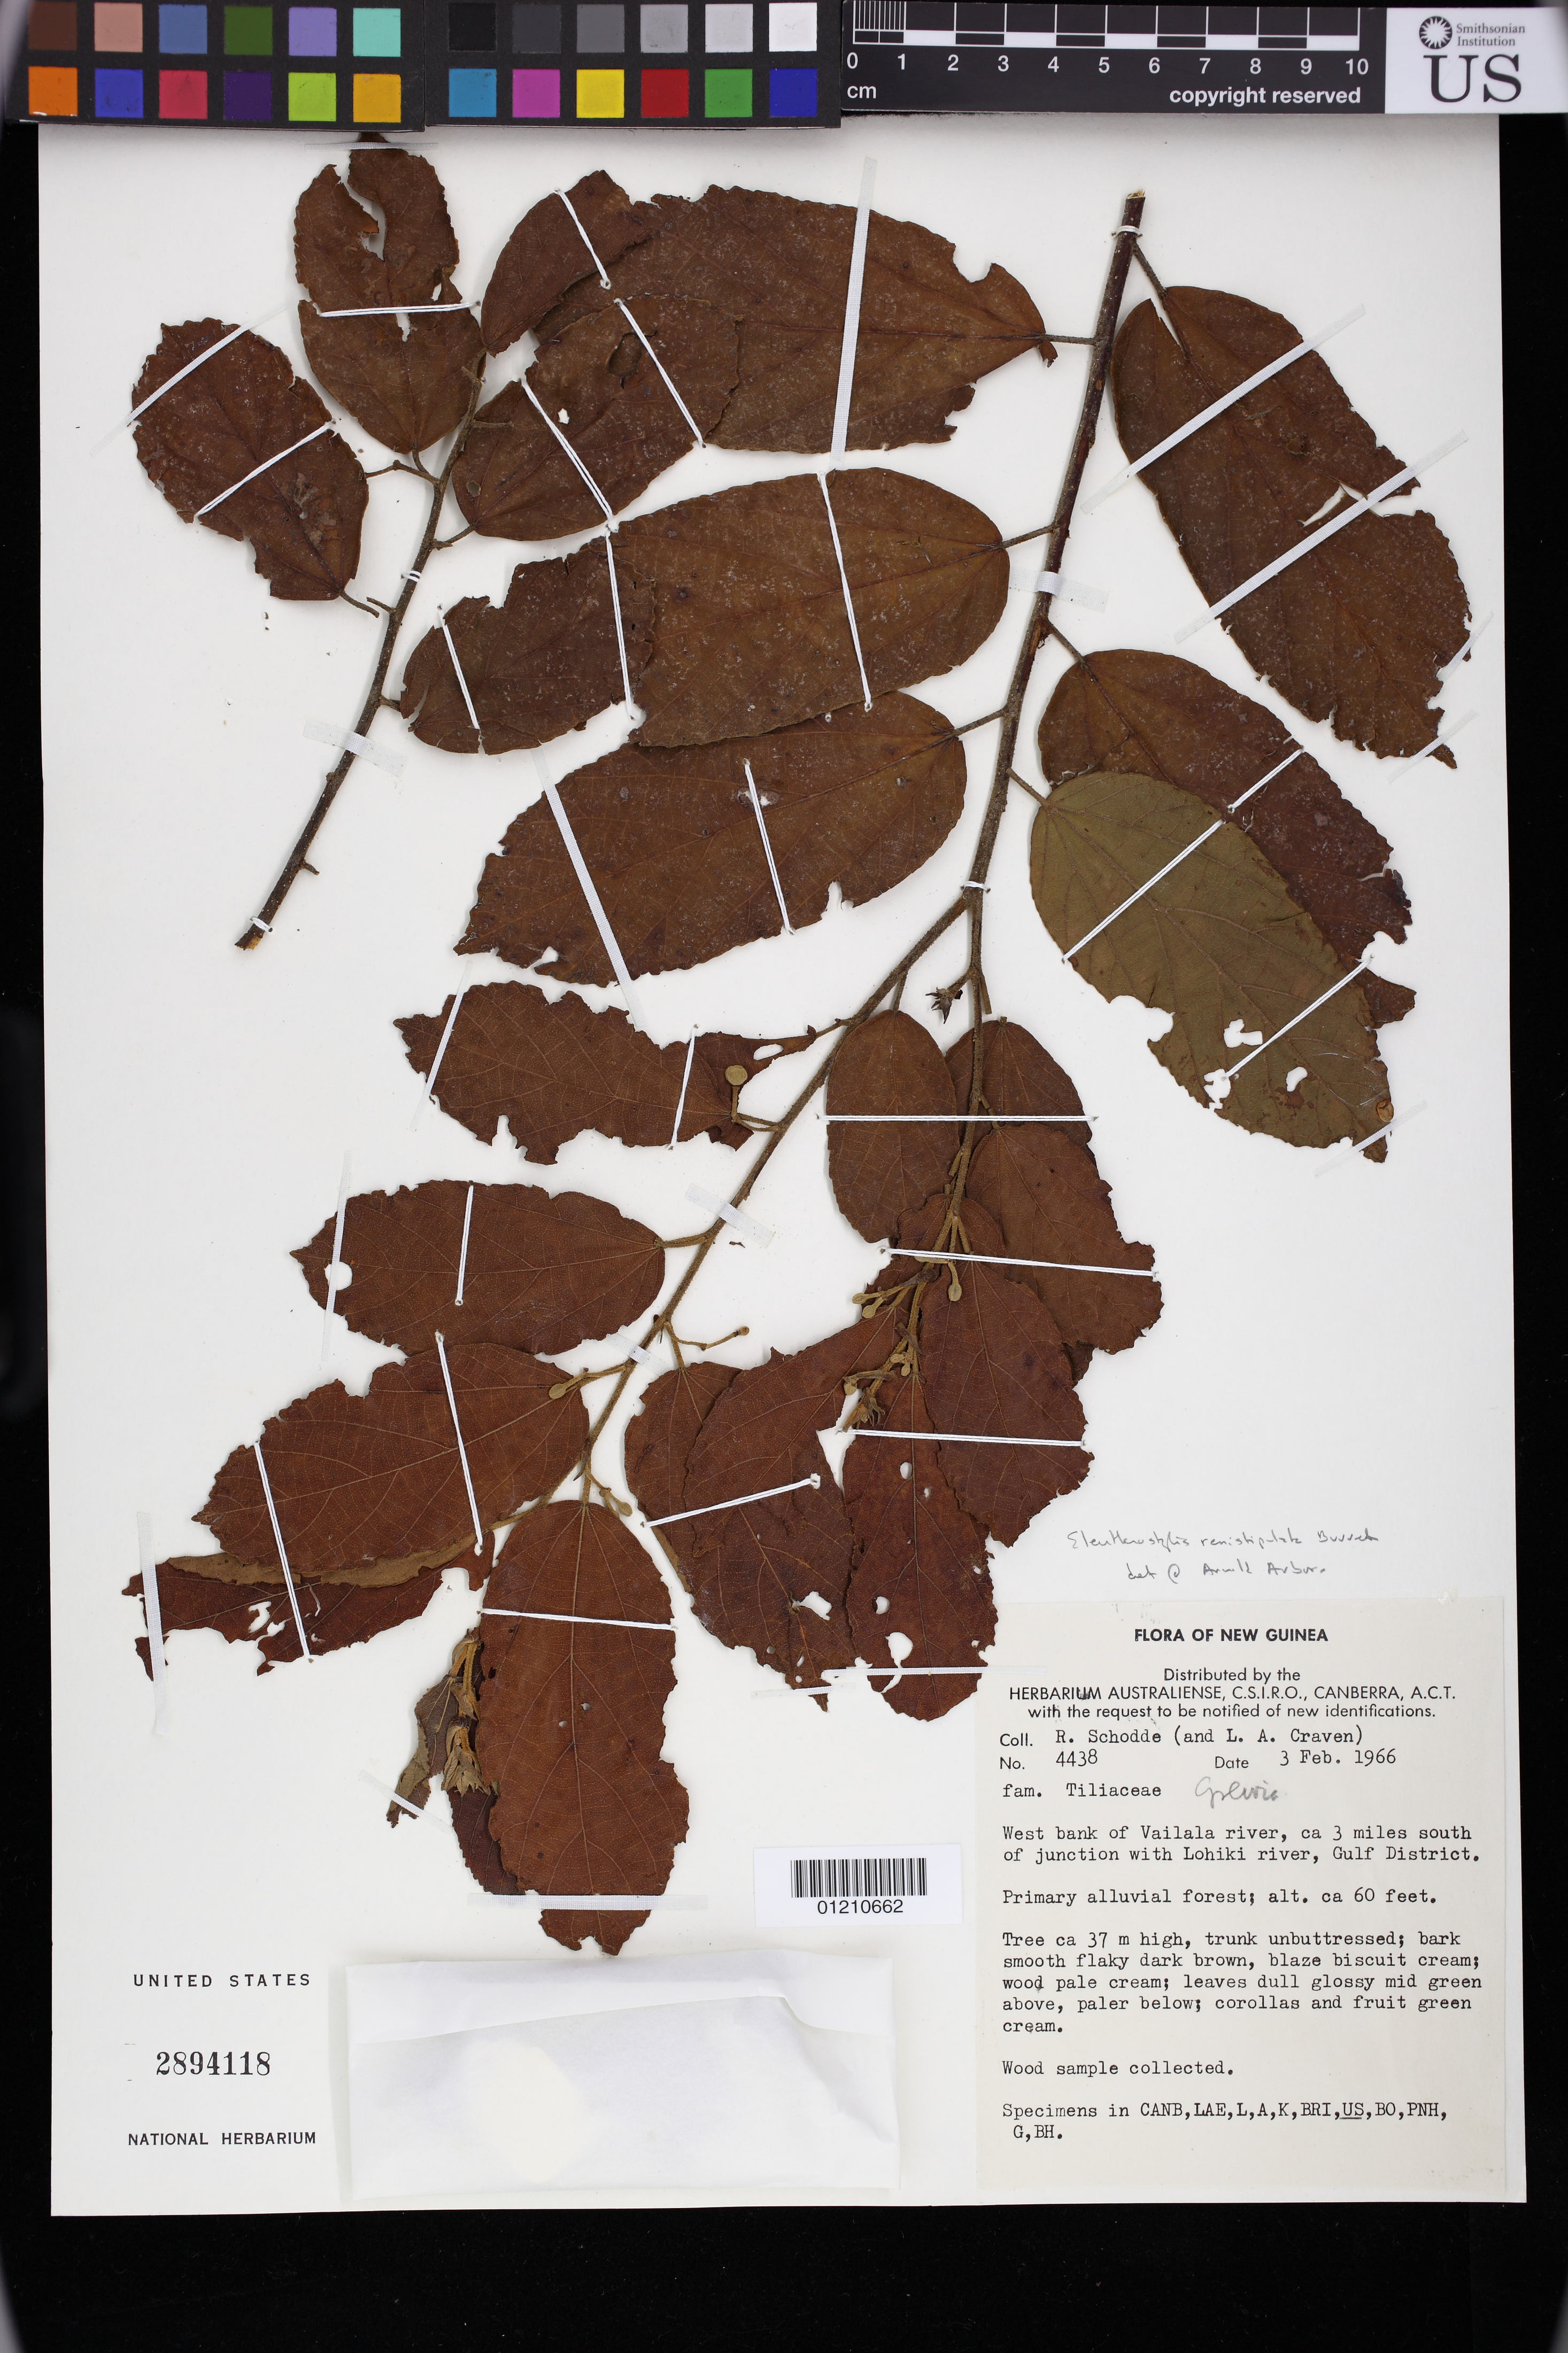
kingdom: Plantae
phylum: Tracheophyta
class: Magnoliopsida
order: Malvales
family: Malvaceae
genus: Eleutherostylis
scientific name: Eleutherostylis renistipulata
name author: Burret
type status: Neotype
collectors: R. Schodde & L. A. Craven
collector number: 4438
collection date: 1966-02-03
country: Indonesia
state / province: New Guinea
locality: West bank of Vailala river, ca 3 miles south of junction with Lohiki river, Gulf District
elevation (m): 18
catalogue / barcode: US 2894118